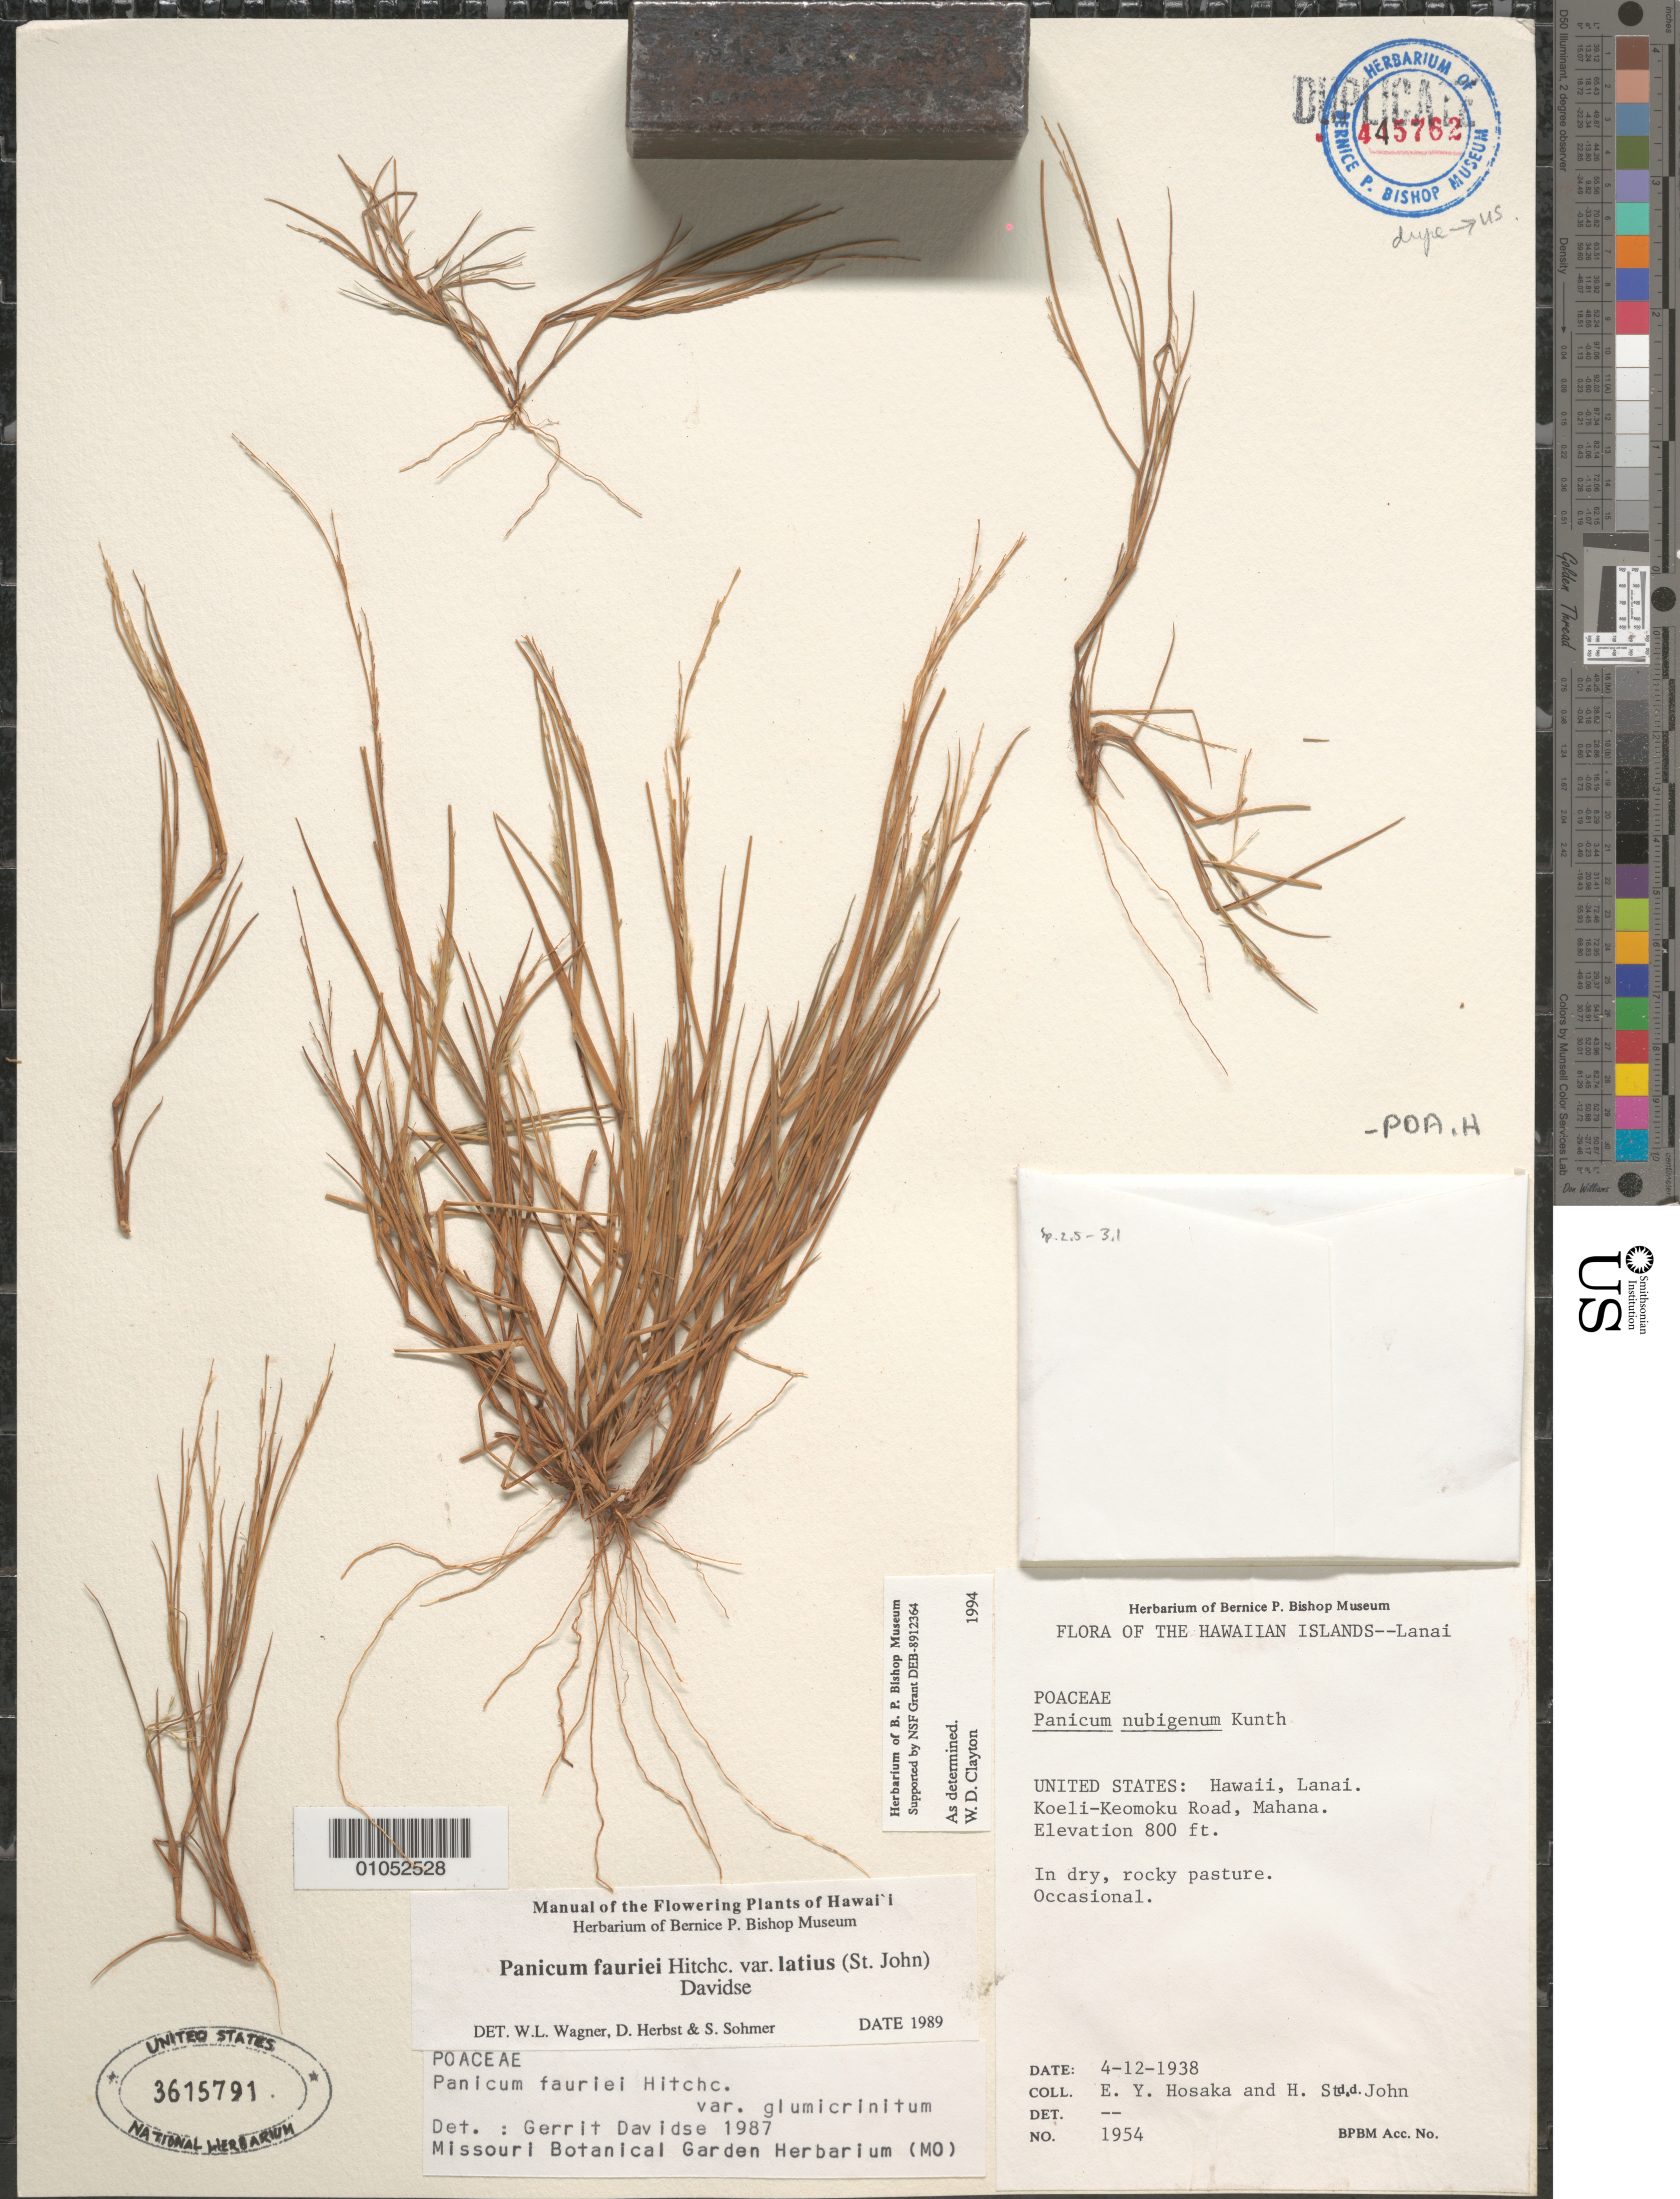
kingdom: Plantae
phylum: Tracheophyta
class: Liliopsida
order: Poales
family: Poaceae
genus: Panicum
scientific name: Panicum fauriei var. latius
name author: (H. St. John) Davidse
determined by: Clayton, W. D.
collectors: E. Y. Hosaka & H. St. John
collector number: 1954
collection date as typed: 4 Dec 1938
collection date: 1938-12-04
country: United States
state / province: Hawaii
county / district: Maui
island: Lana'i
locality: Koeli-Keomoku Road, Mahana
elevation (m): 244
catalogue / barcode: US 3615791